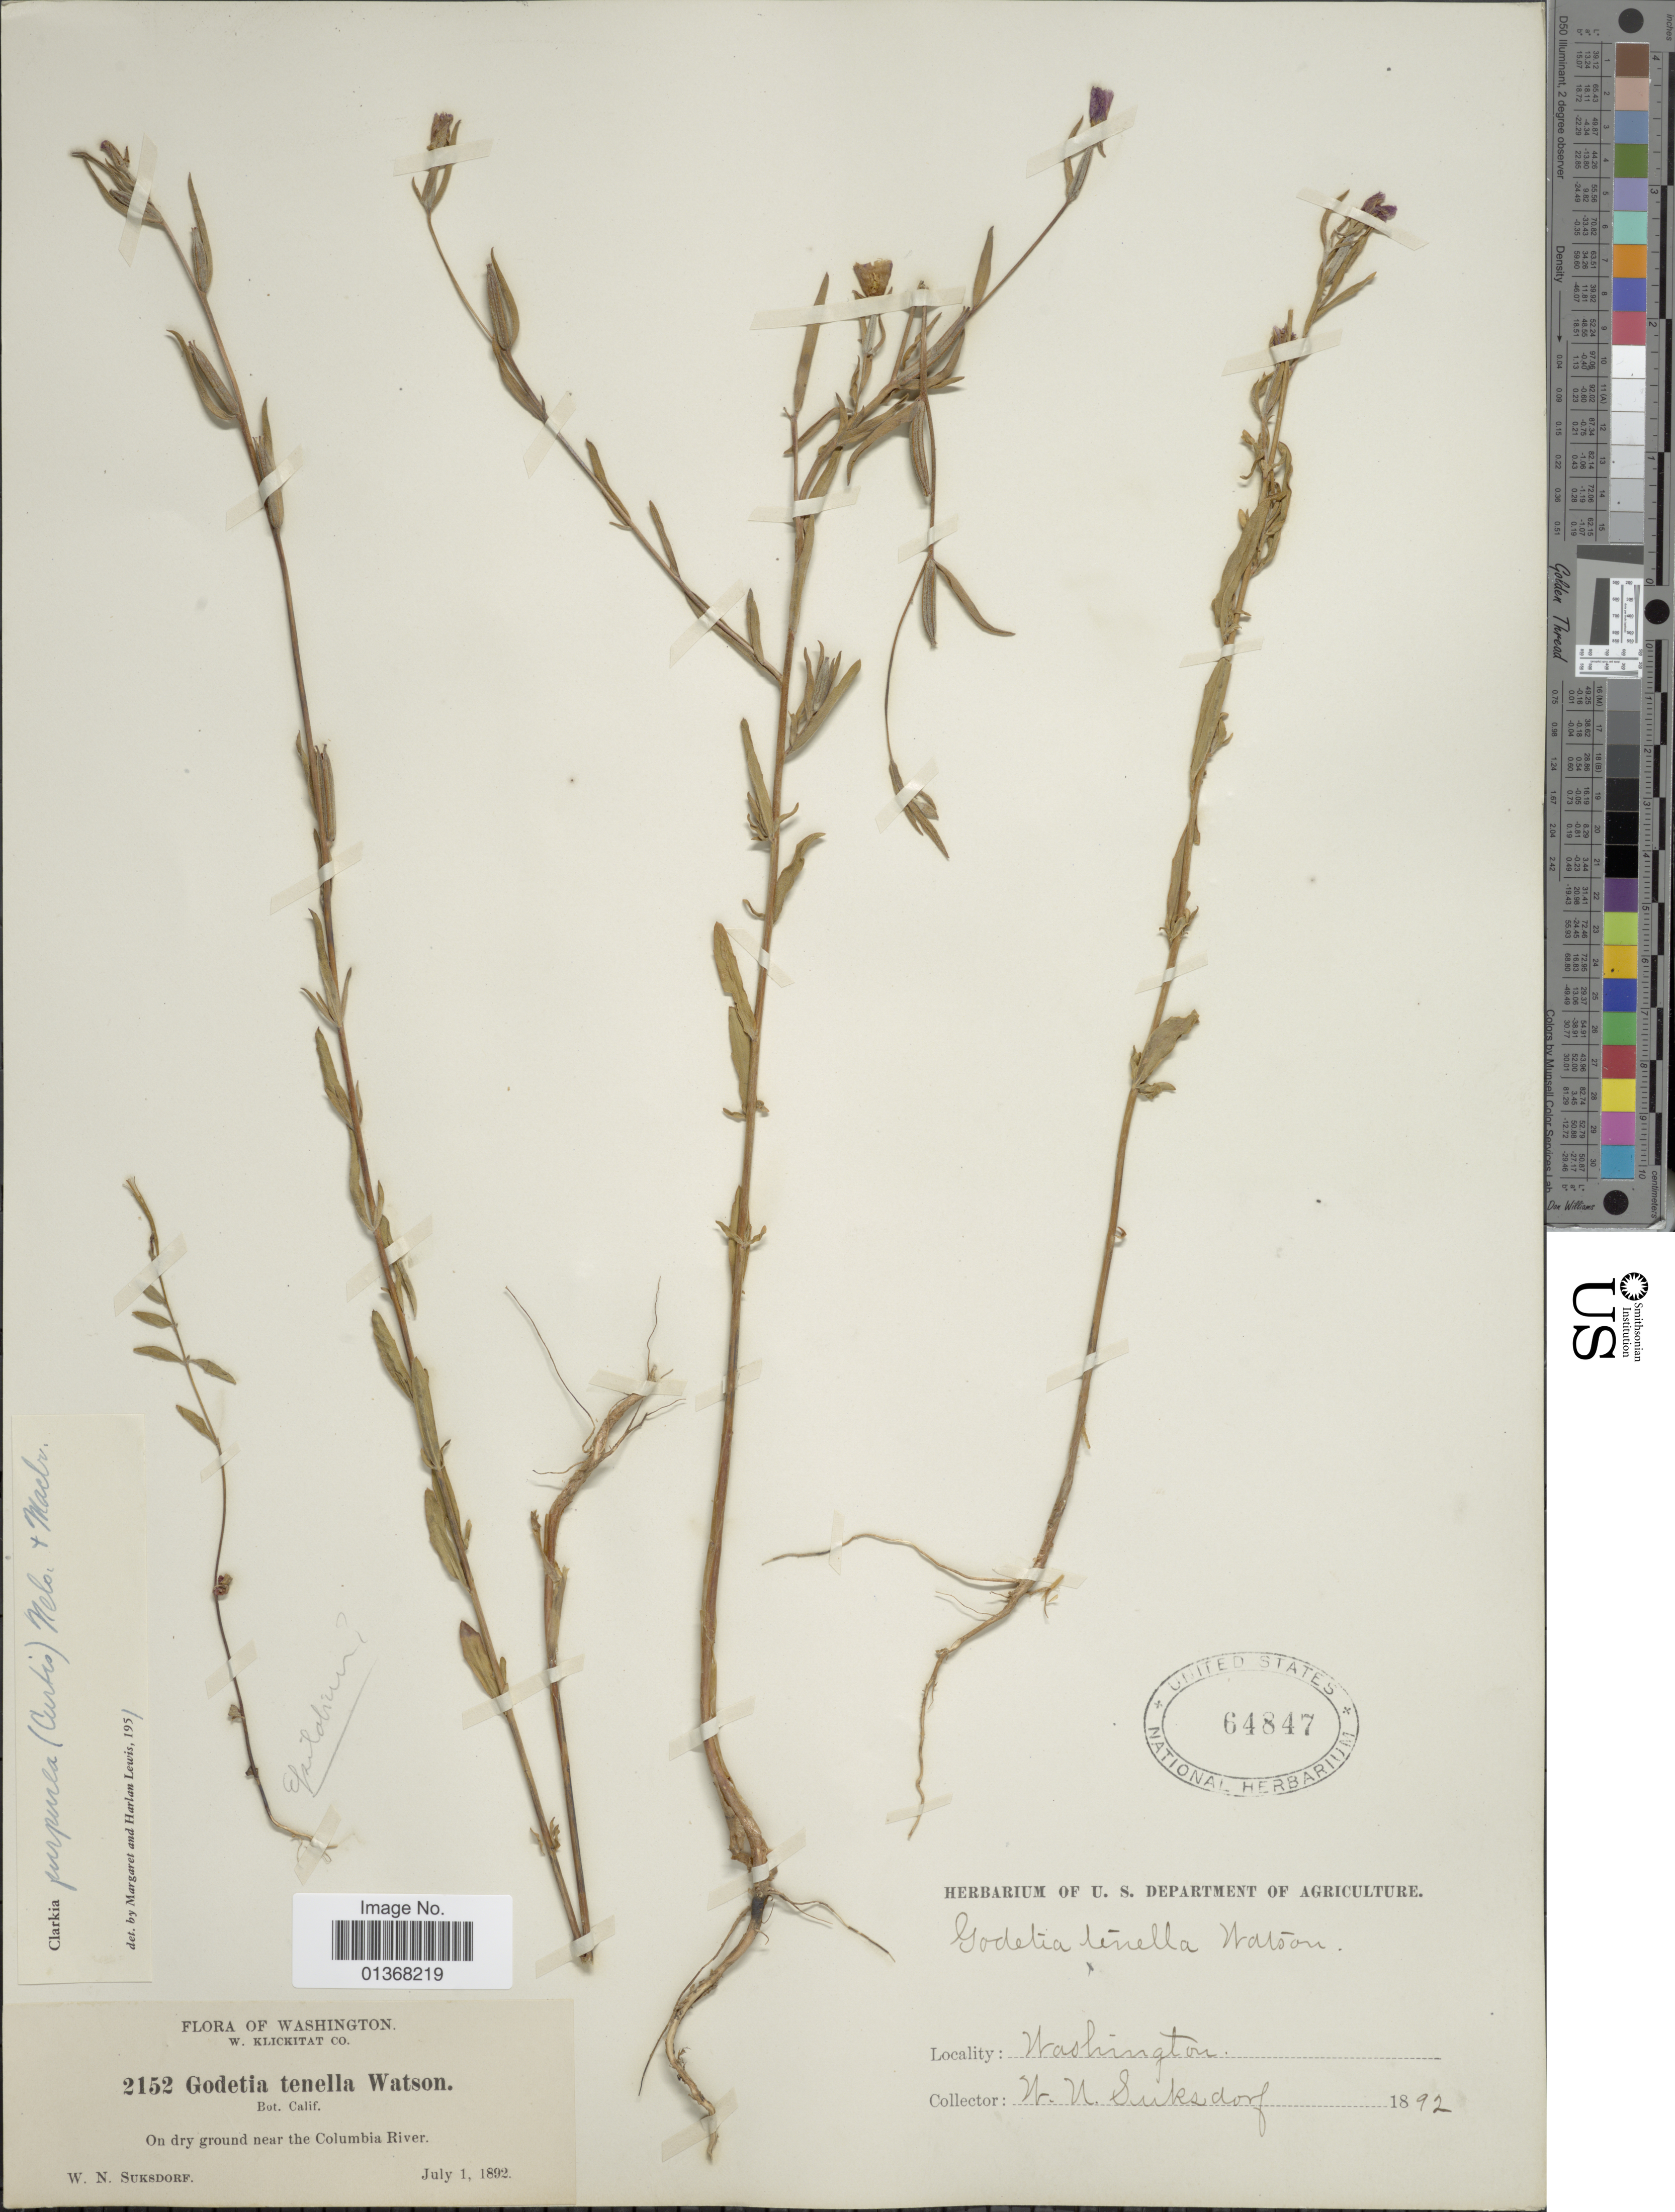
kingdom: Plantae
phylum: Tracheophyta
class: Magnoliopsida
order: Myrtales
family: Onagraceae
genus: Clarkia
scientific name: Clarkia pulchella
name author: Pursh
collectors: W. N. Suksdorf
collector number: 2152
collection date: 1892-07-01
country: United States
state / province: Washington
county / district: Klickitat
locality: W. Klickitat Co., On dry ground near the Columbia River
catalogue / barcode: US 64847